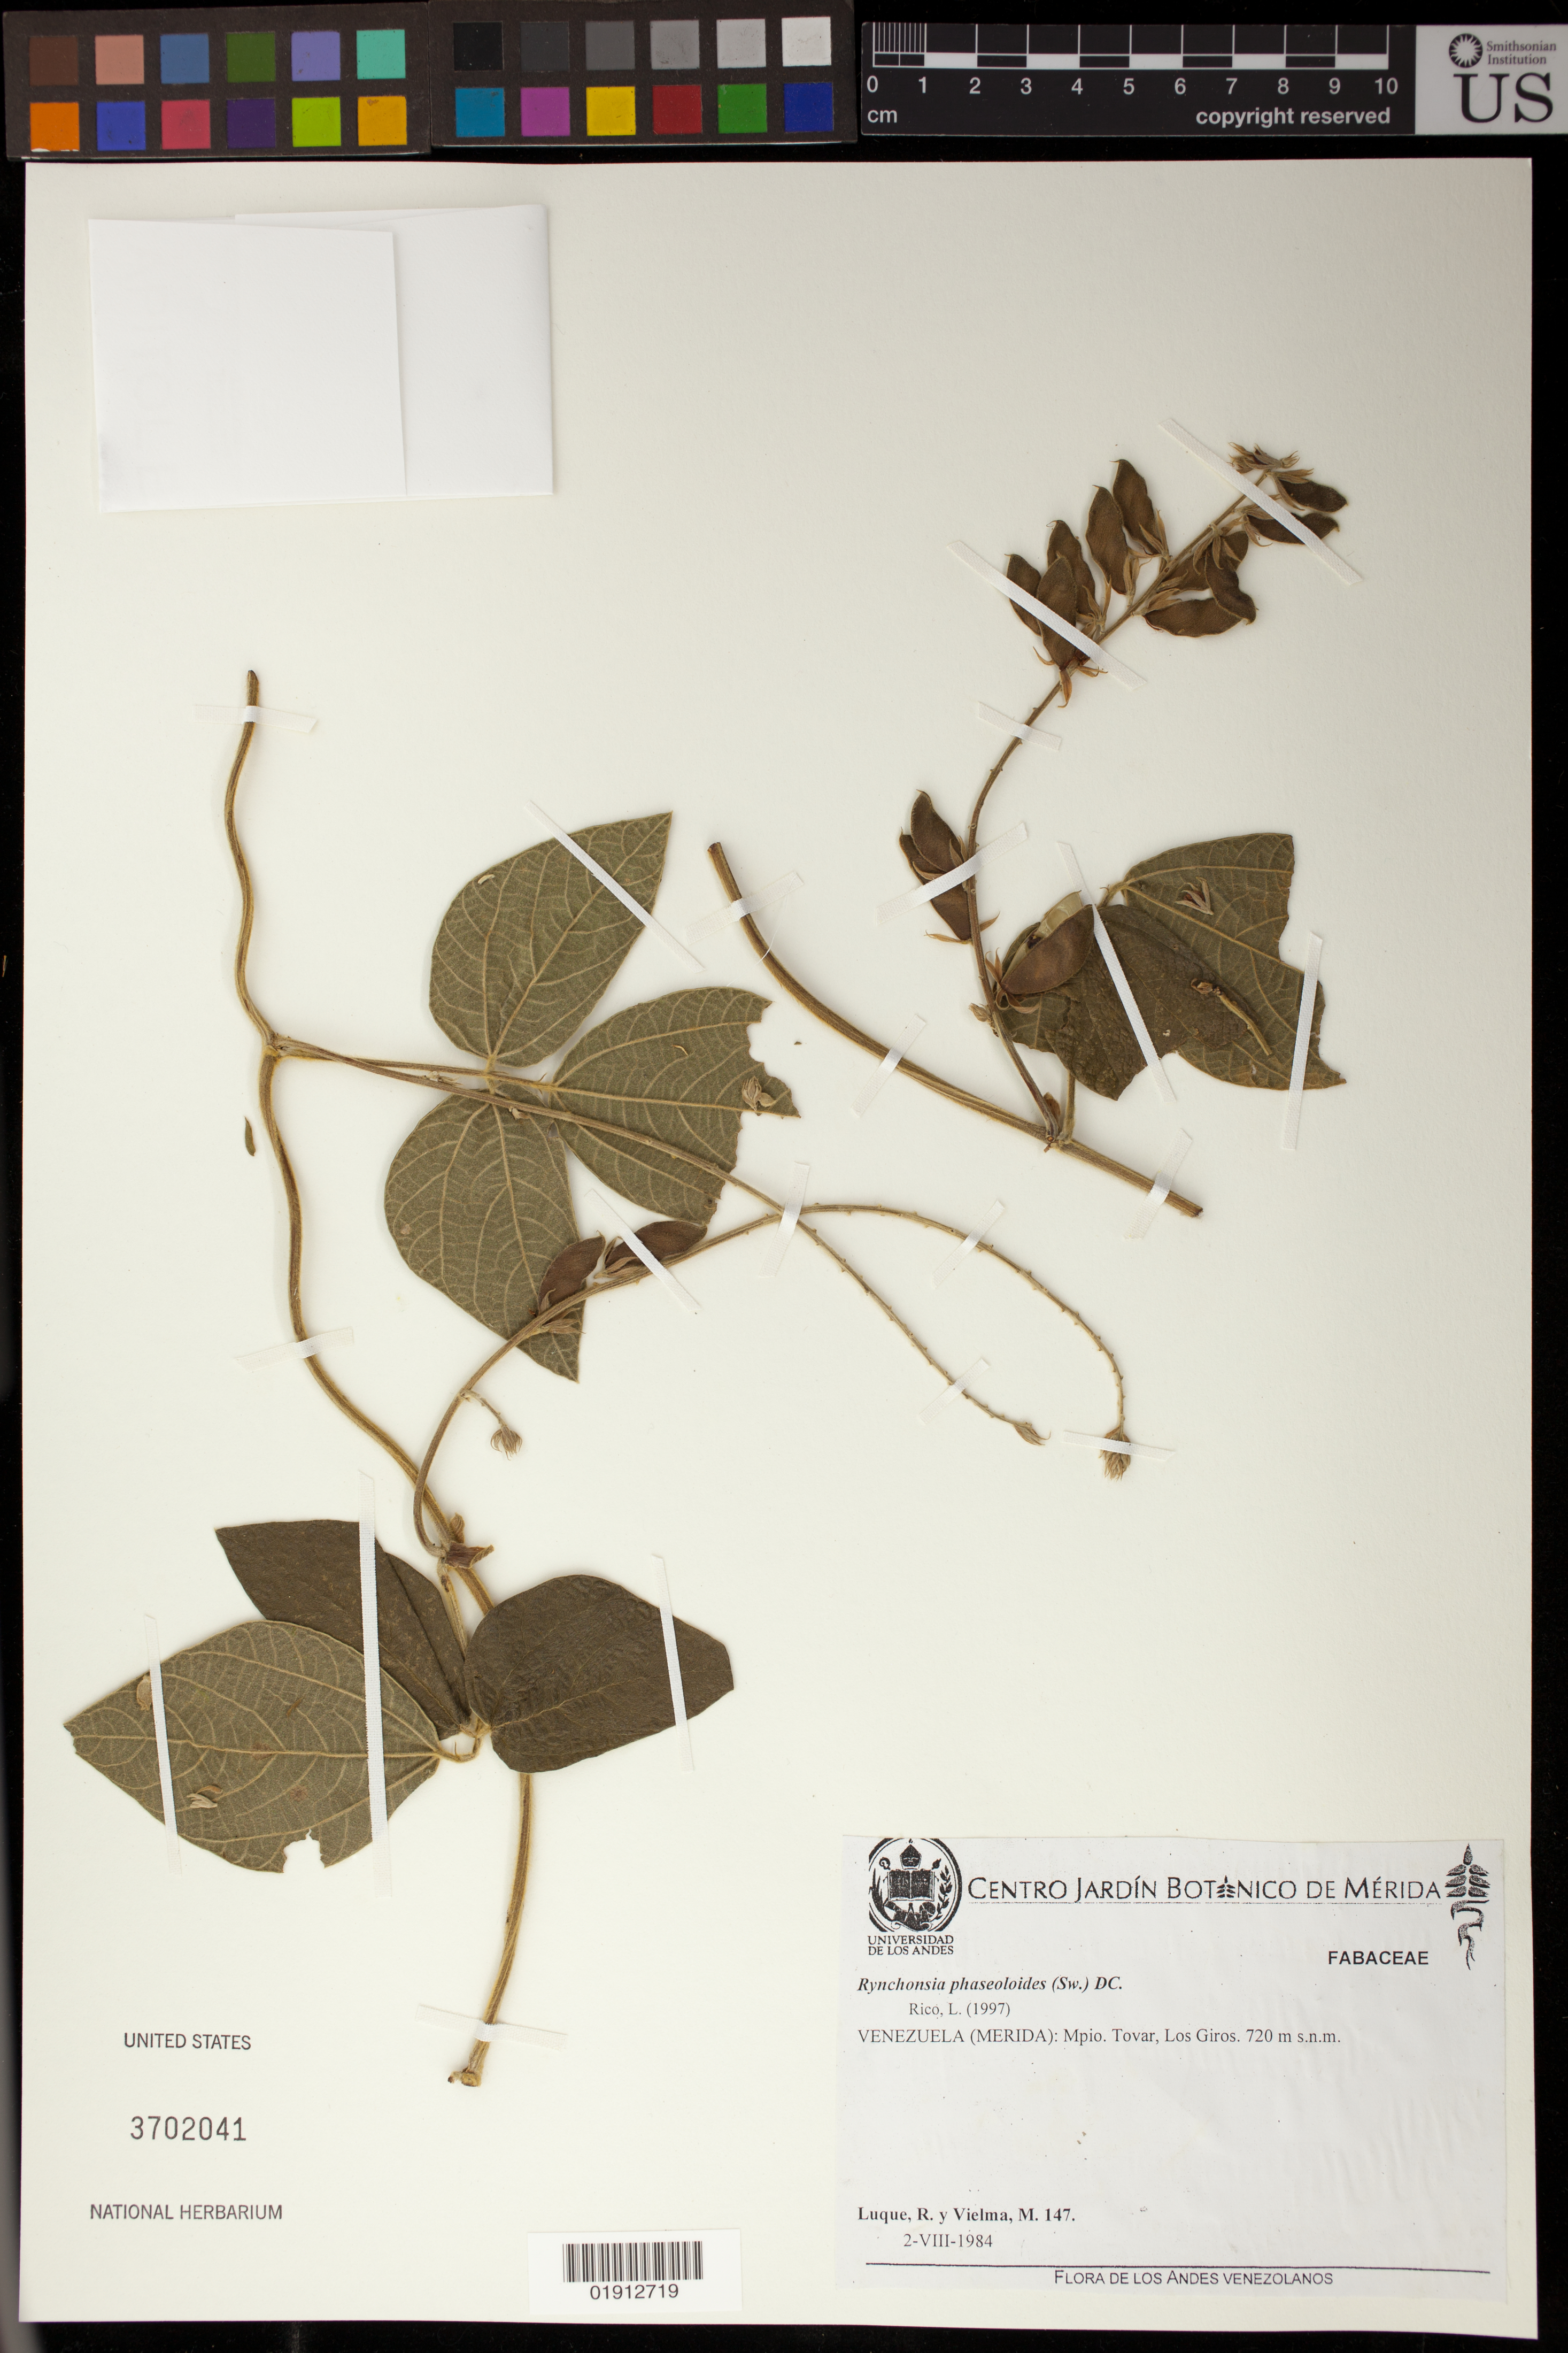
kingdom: Plantae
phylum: Tracheophyta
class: Magnoliopsida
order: Fabales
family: Fabaceae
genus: Rhynchosia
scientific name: Rhynchosia phaseoloides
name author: (Sw.) DC.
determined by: Rico, L.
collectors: R. Luque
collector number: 147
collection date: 1984-08-02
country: Venezuela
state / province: Mérida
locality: Mpio. Tovar, Los Giros.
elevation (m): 720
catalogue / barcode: US 3702041